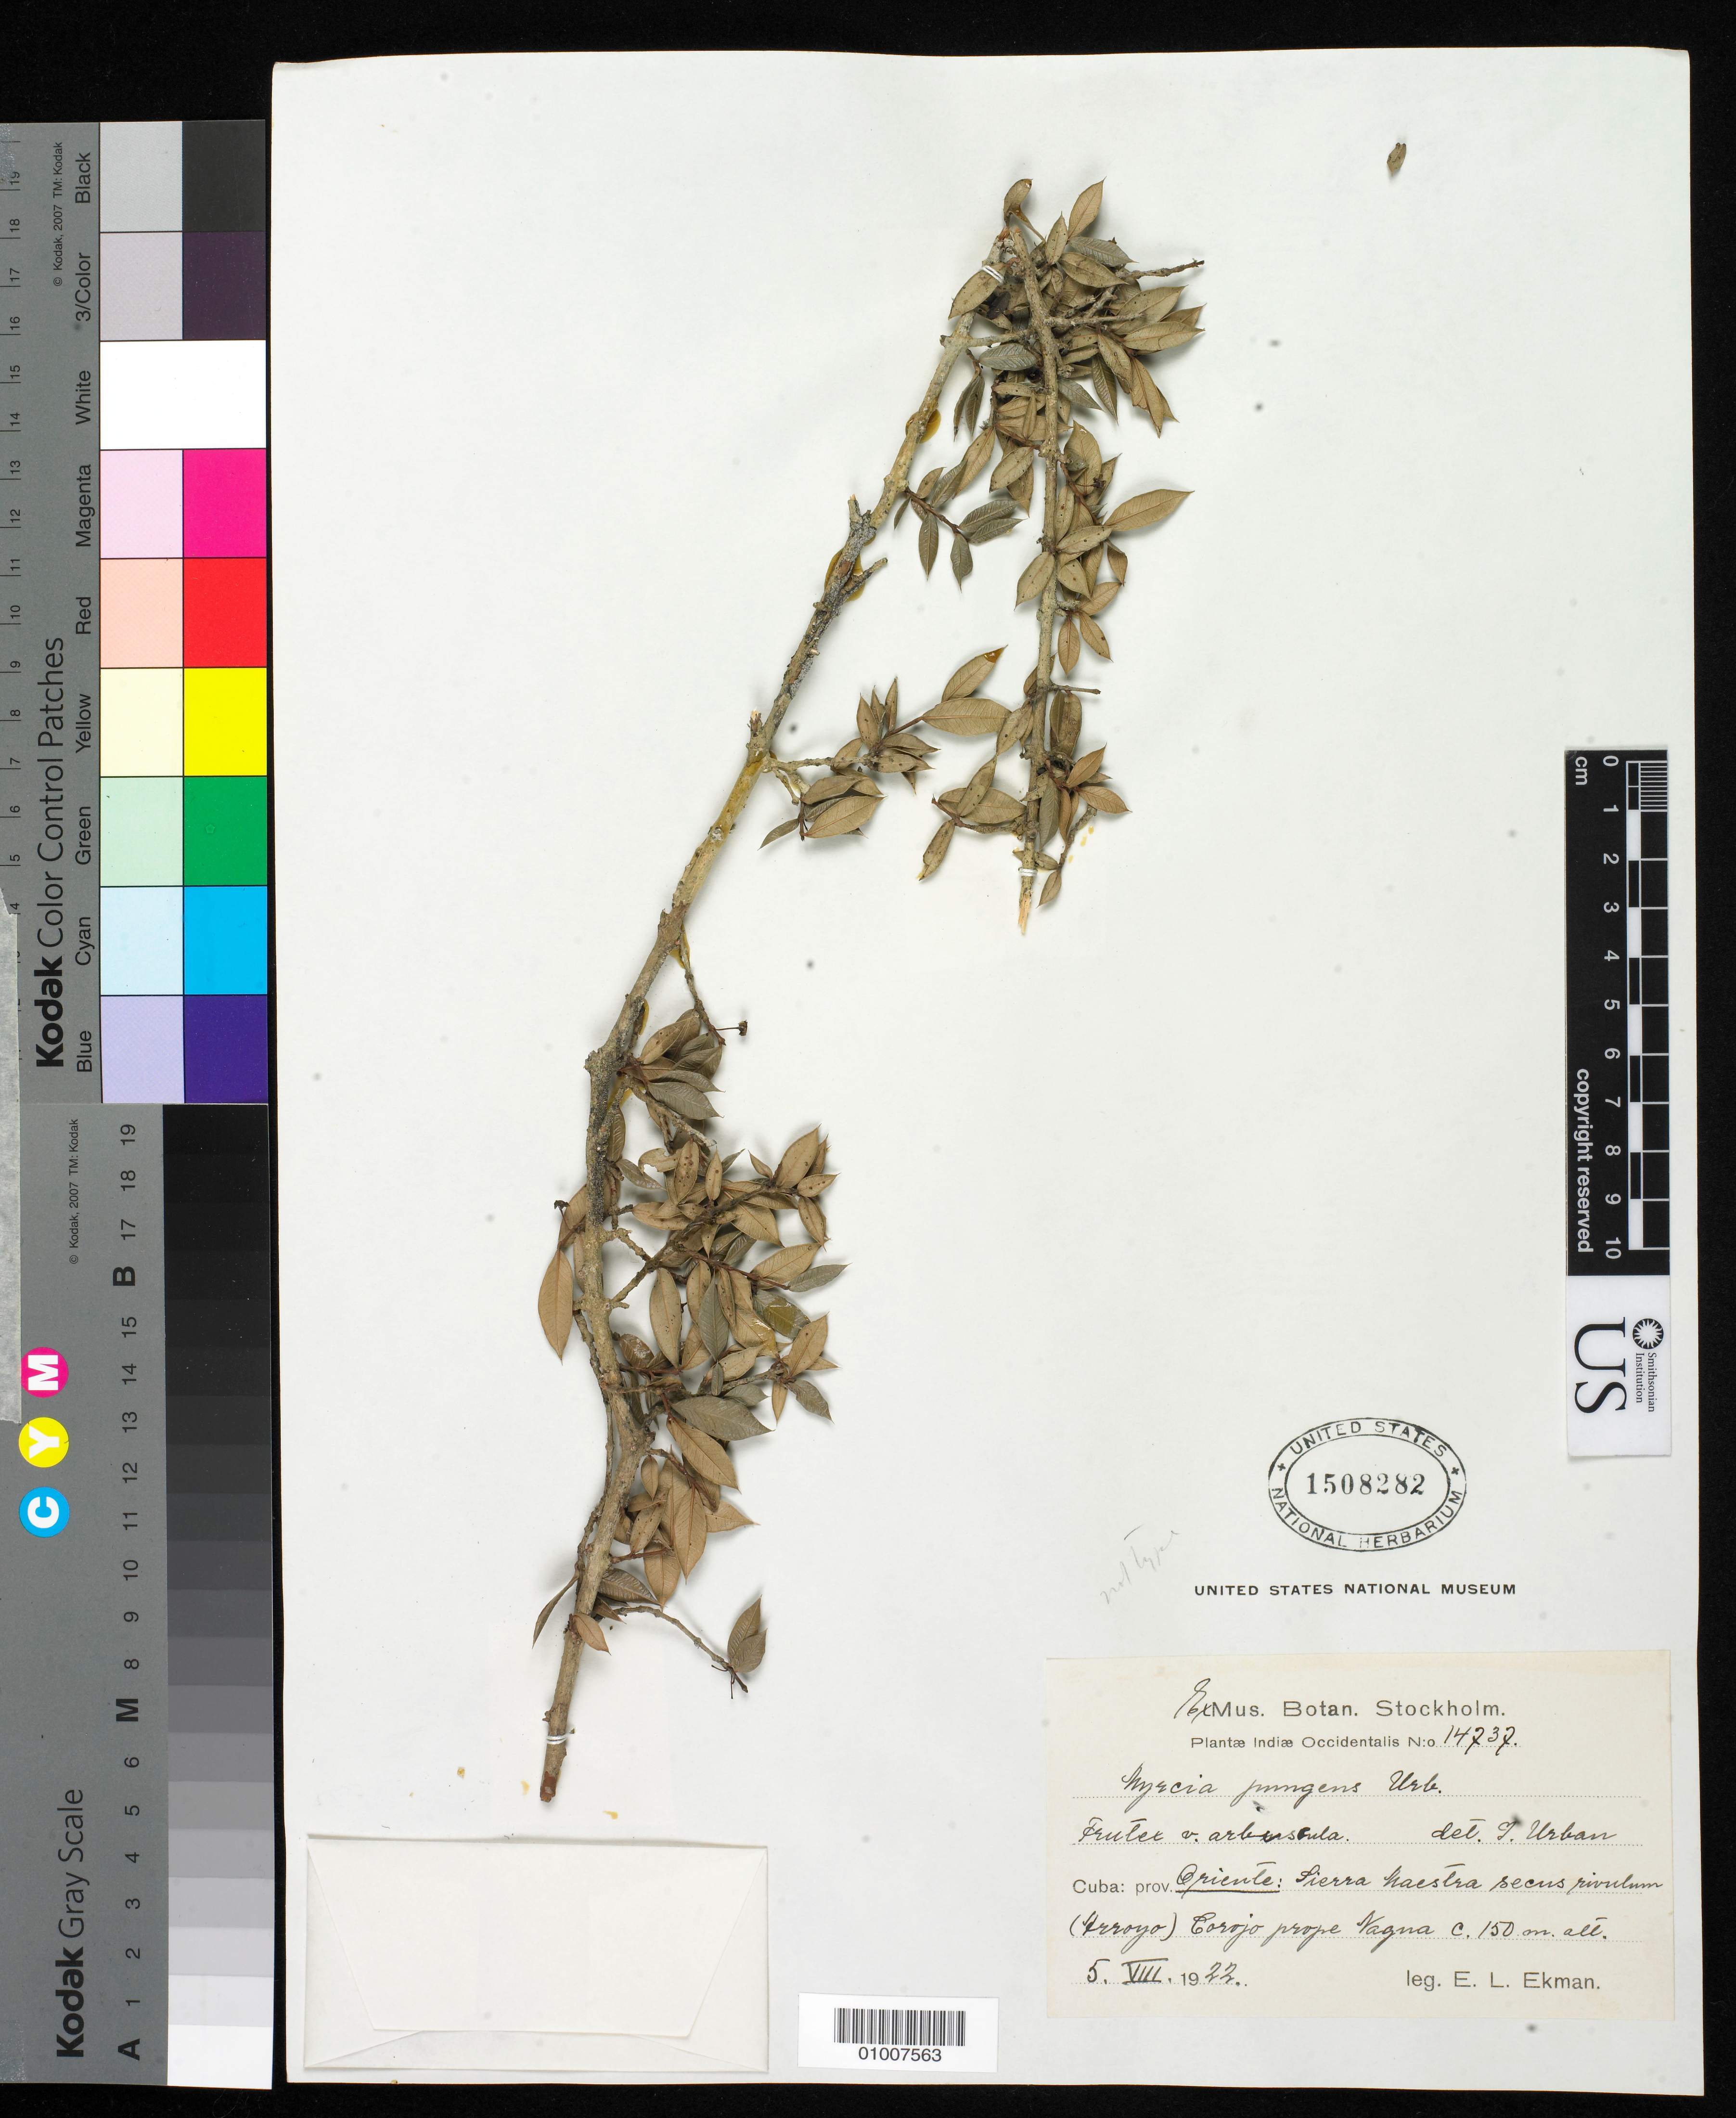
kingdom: Plantae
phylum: Tracheophyta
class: Magnoliopsida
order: Myrtales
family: Myrtaceae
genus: Myrcia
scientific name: Myrcia pungens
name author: Urb.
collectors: E. L. Ekman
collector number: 14737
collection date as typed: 05 Aug 1922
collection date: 1922-08-05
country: Cuba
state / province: Oriente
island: Cuba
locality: Sierra Maestra secus rivulum (Arroyo)Corojo prope Nagna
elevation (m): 150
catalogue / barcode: US 1508282